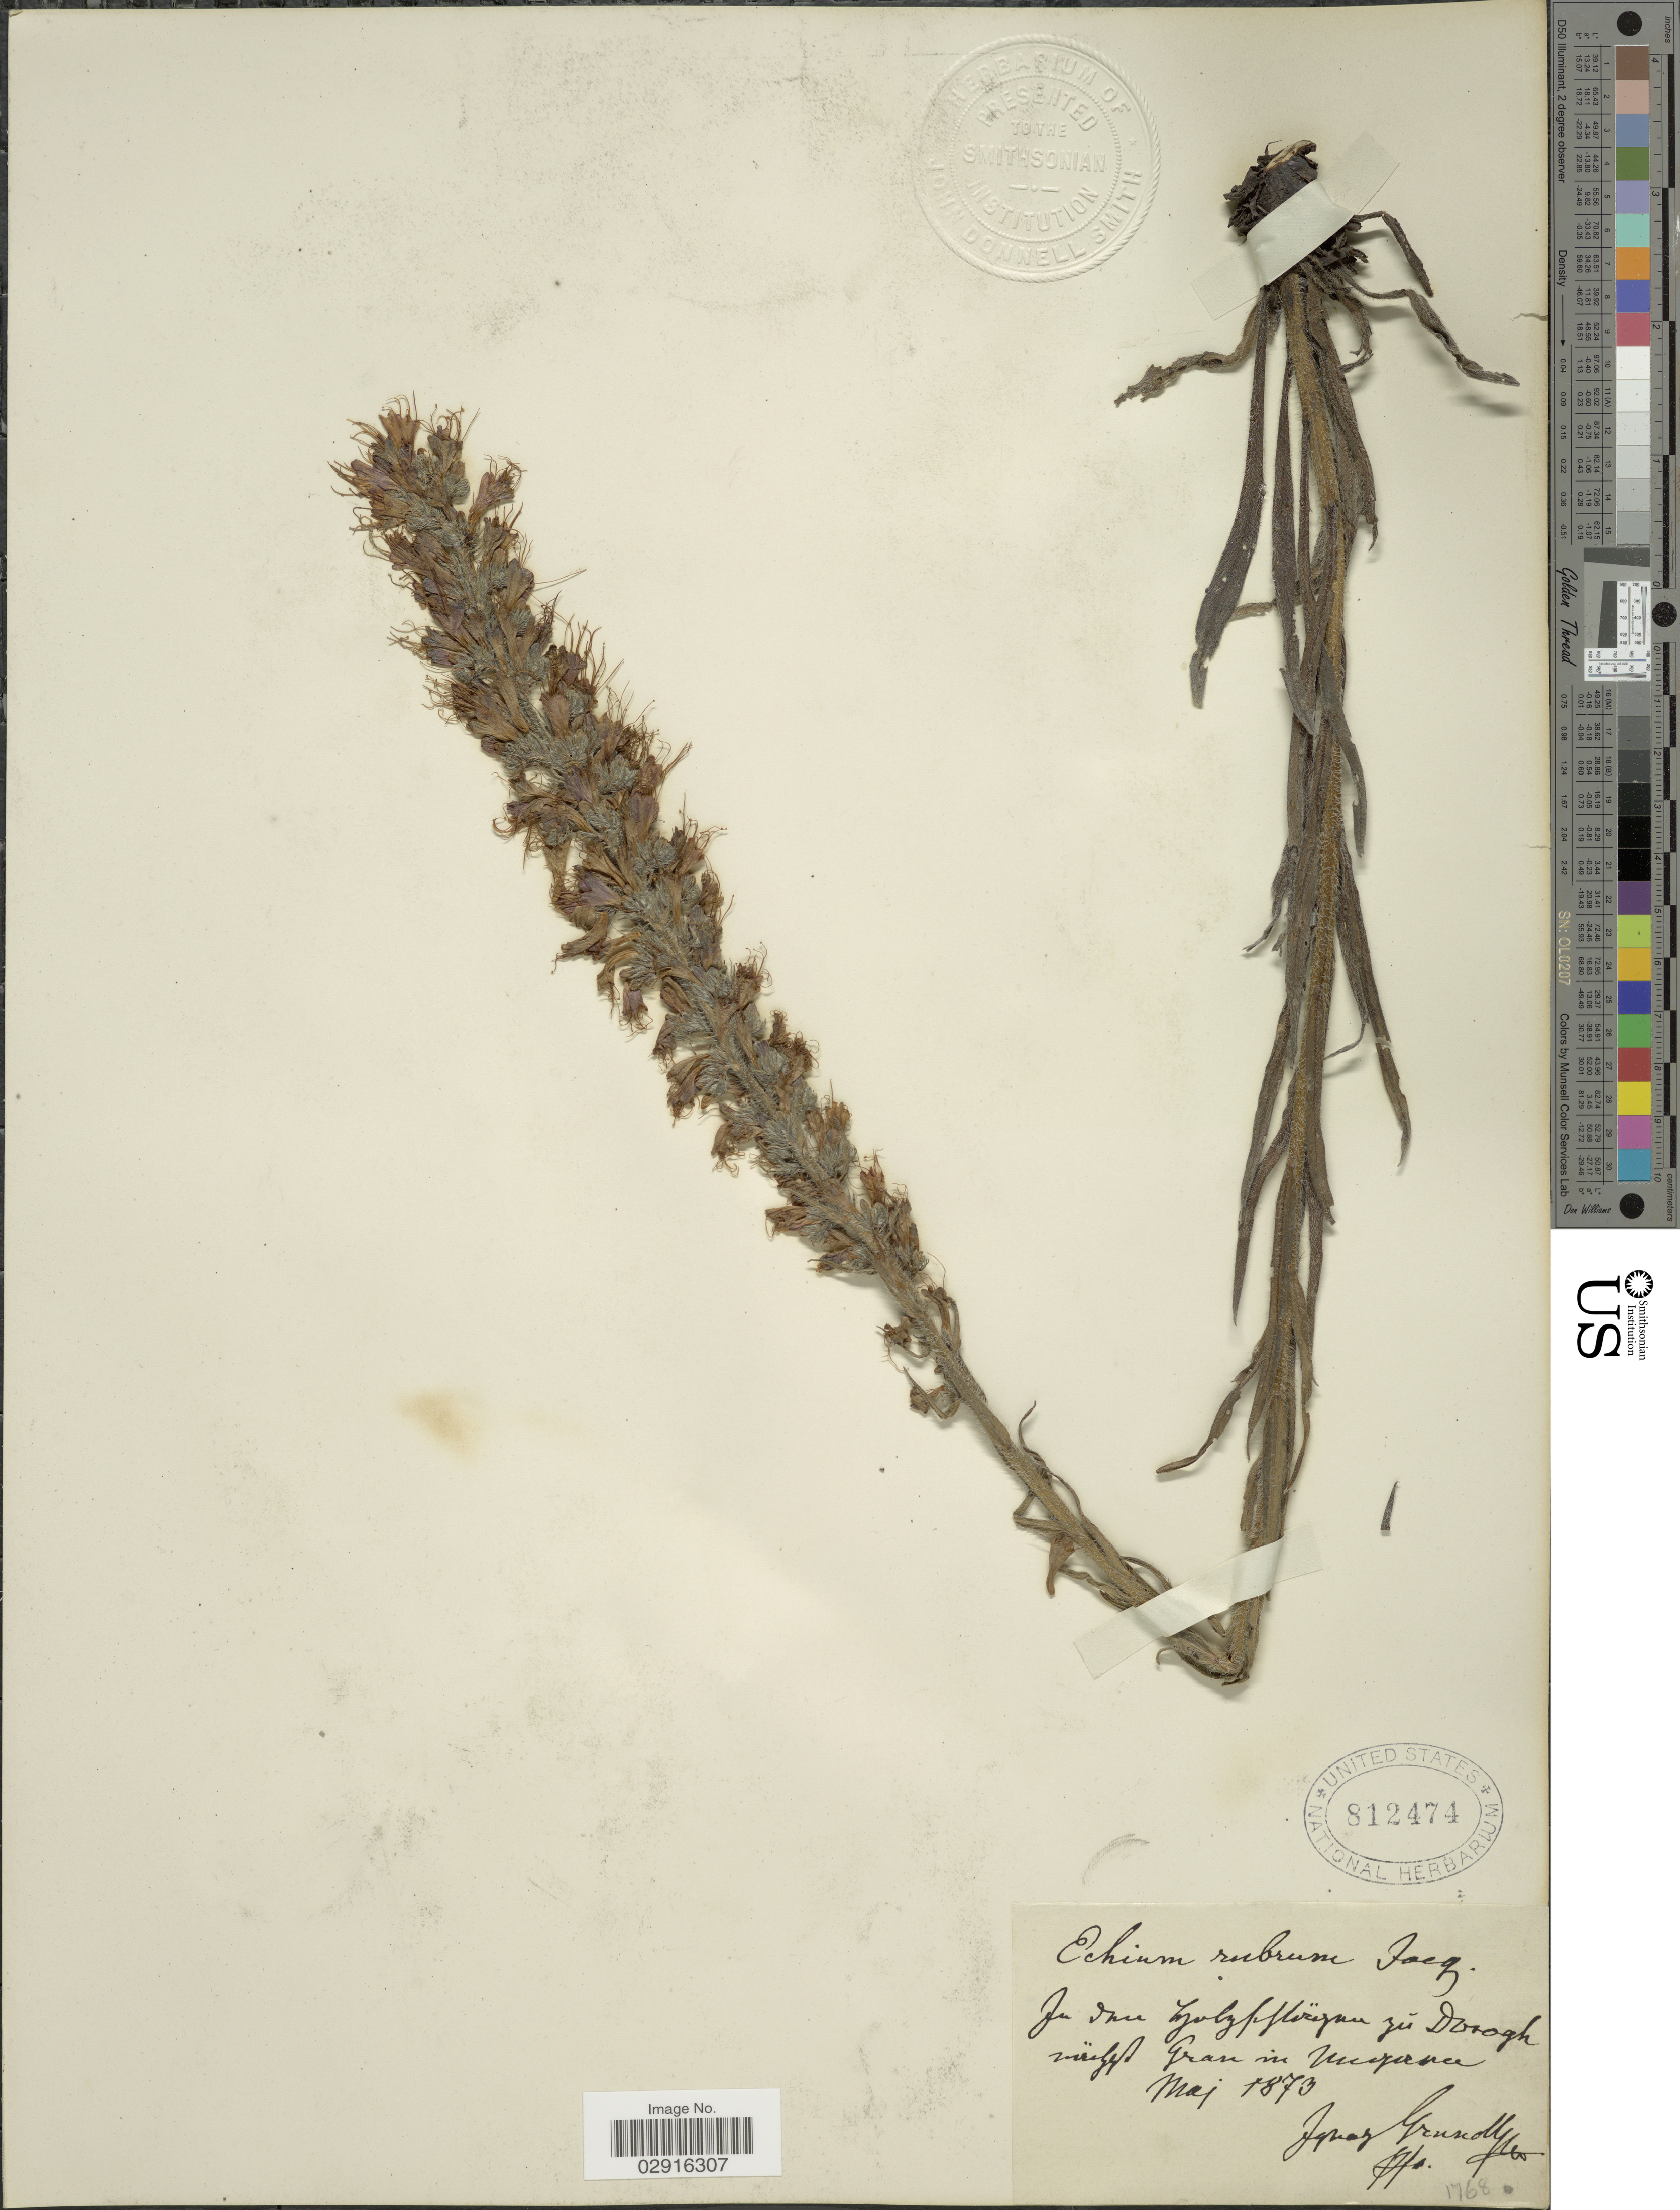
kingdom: Plantae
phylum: Tracheophyta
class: Magnoliopsida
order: Boraginales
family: Boraginaceae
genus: Echium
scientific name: Echium rubrum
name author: Forssk.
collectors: I. Grundl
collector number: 1768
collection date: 1873-05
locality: [illegible text] Gran in Nupara[interpreted].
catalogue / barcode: US 812474